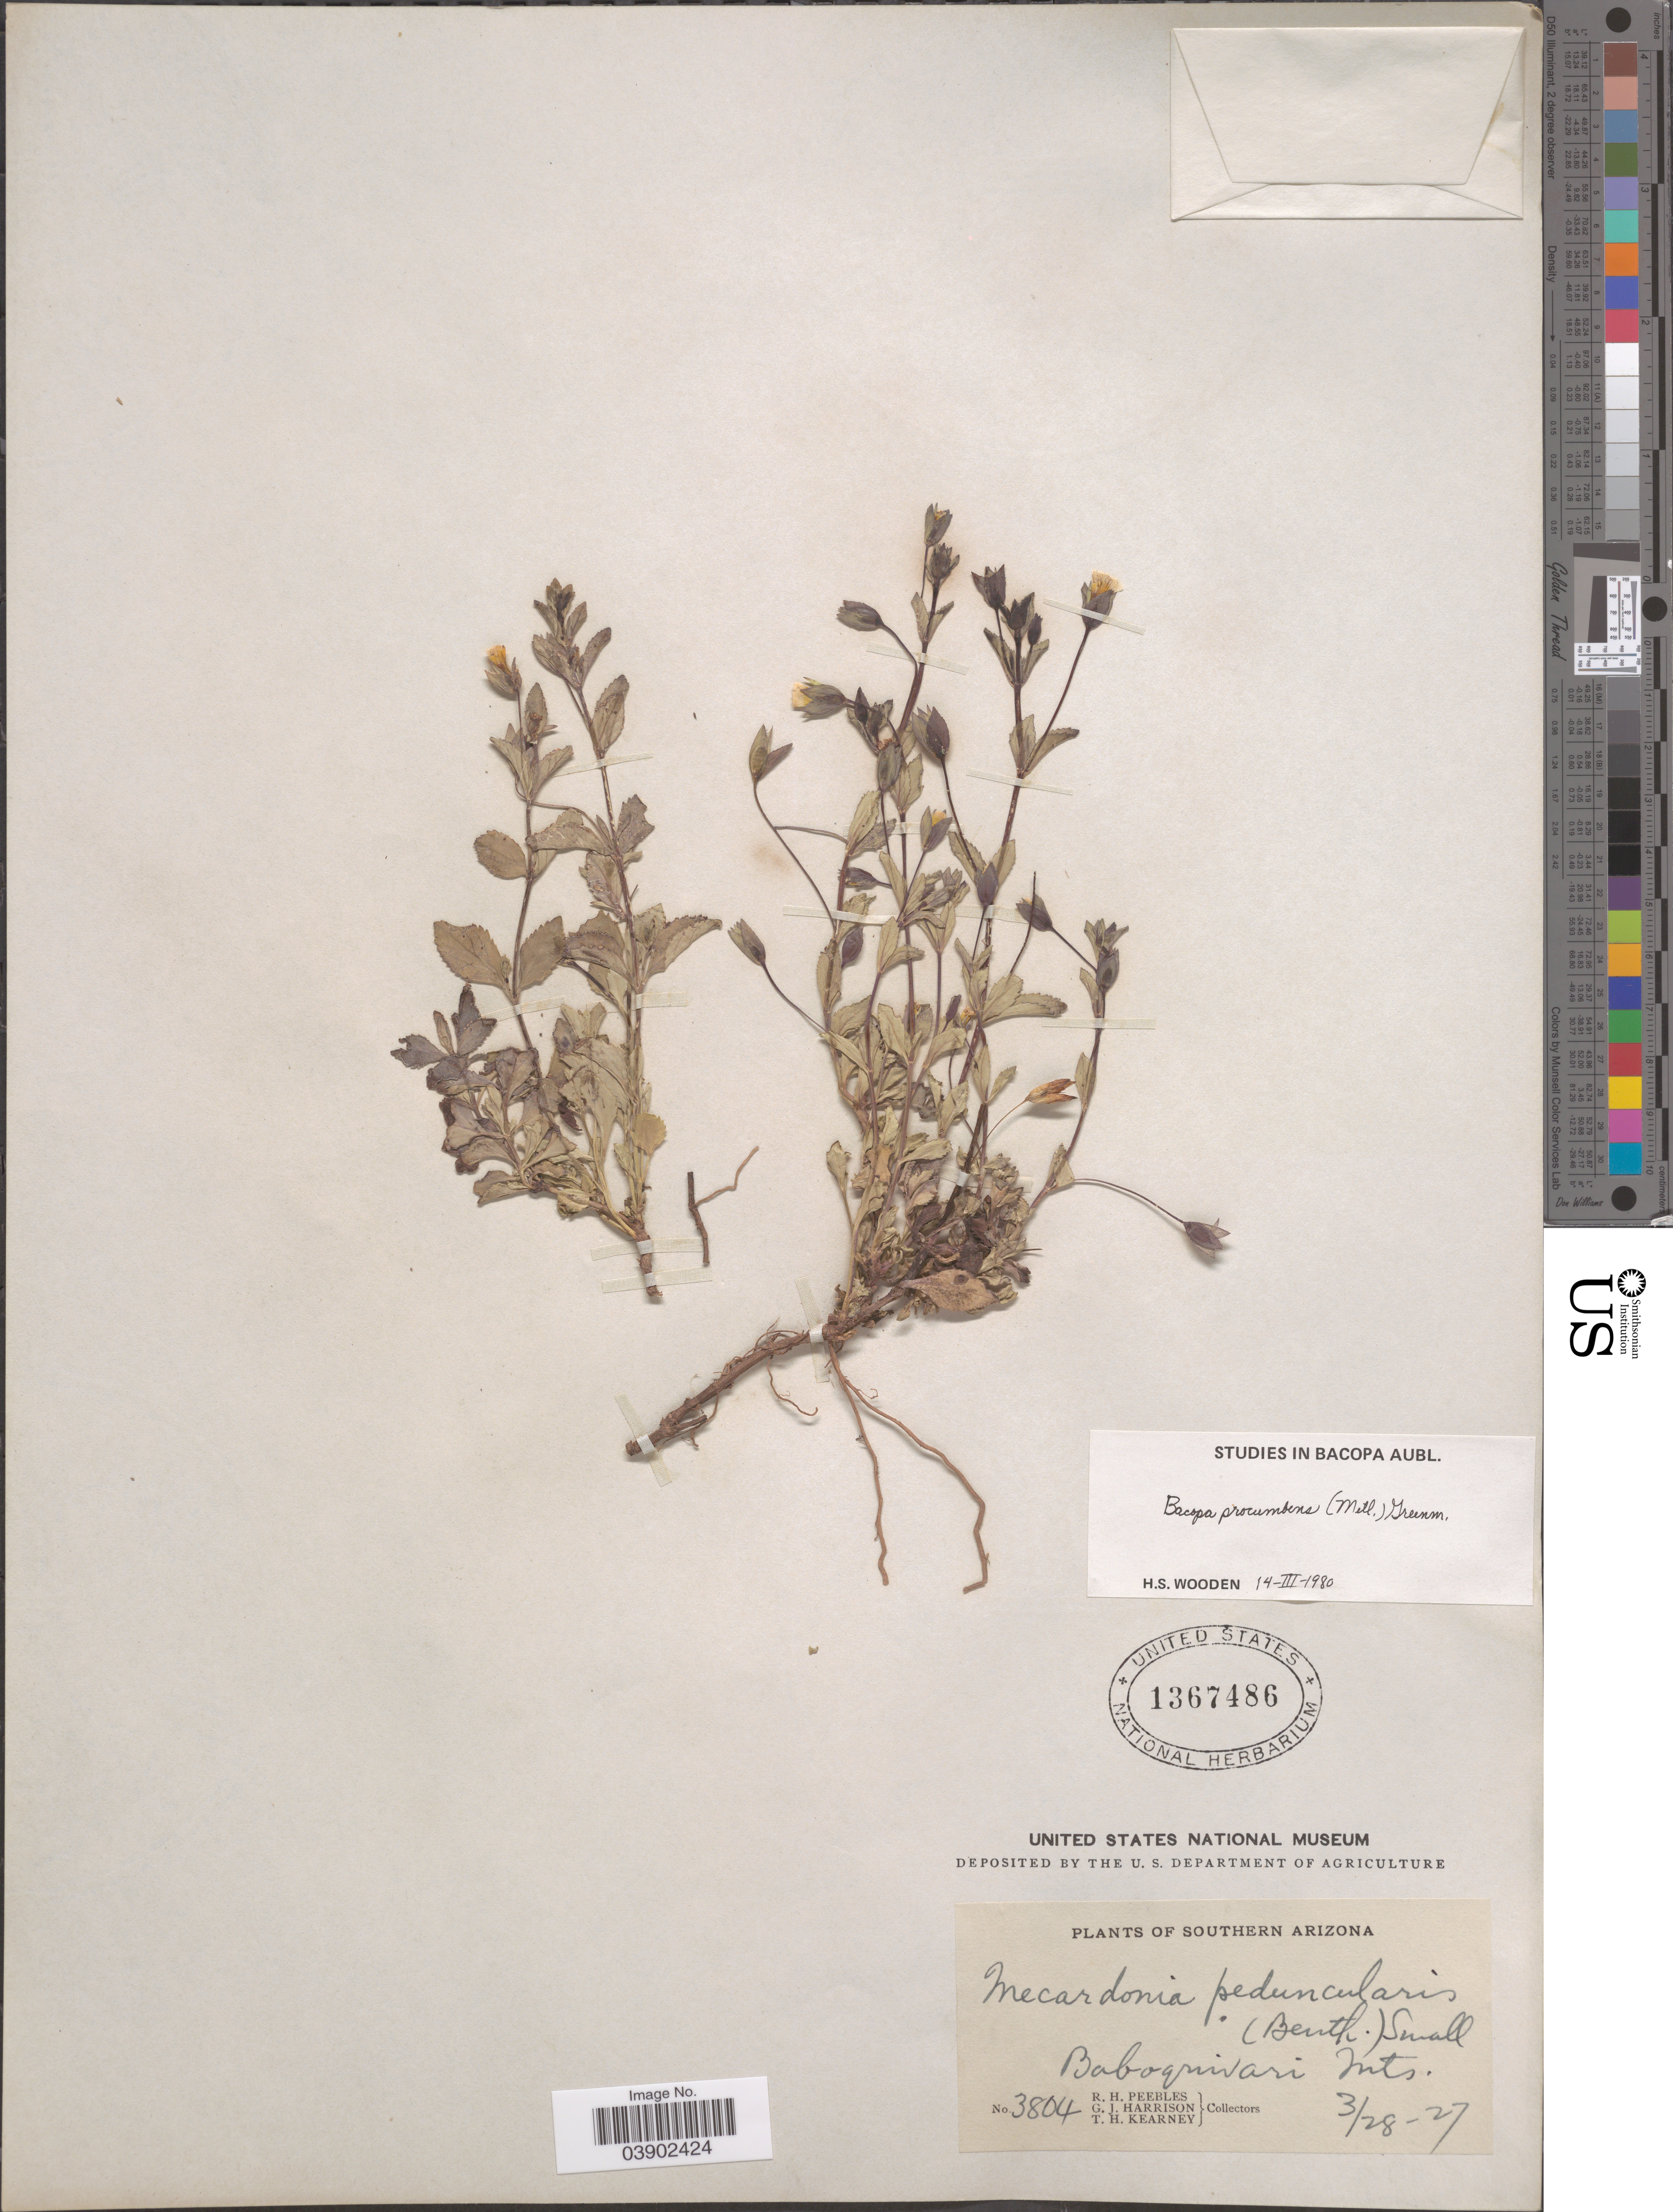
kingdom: Plantae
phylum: Tracheophyta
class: Magnoliopsida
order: Lamiales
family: Plantaginaceae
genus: Mecardonia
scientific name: Mecardonia procumbens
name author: (Mill.) Small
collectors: R. H. Peebles, G. J. Harrison & T. H. Kearney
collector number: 3804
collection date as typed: Transcribed d/m/y: 28/3/27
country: United States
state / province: Arizona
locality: Southern Arizona. Baboquivari Mts.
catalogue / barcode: US 1367486